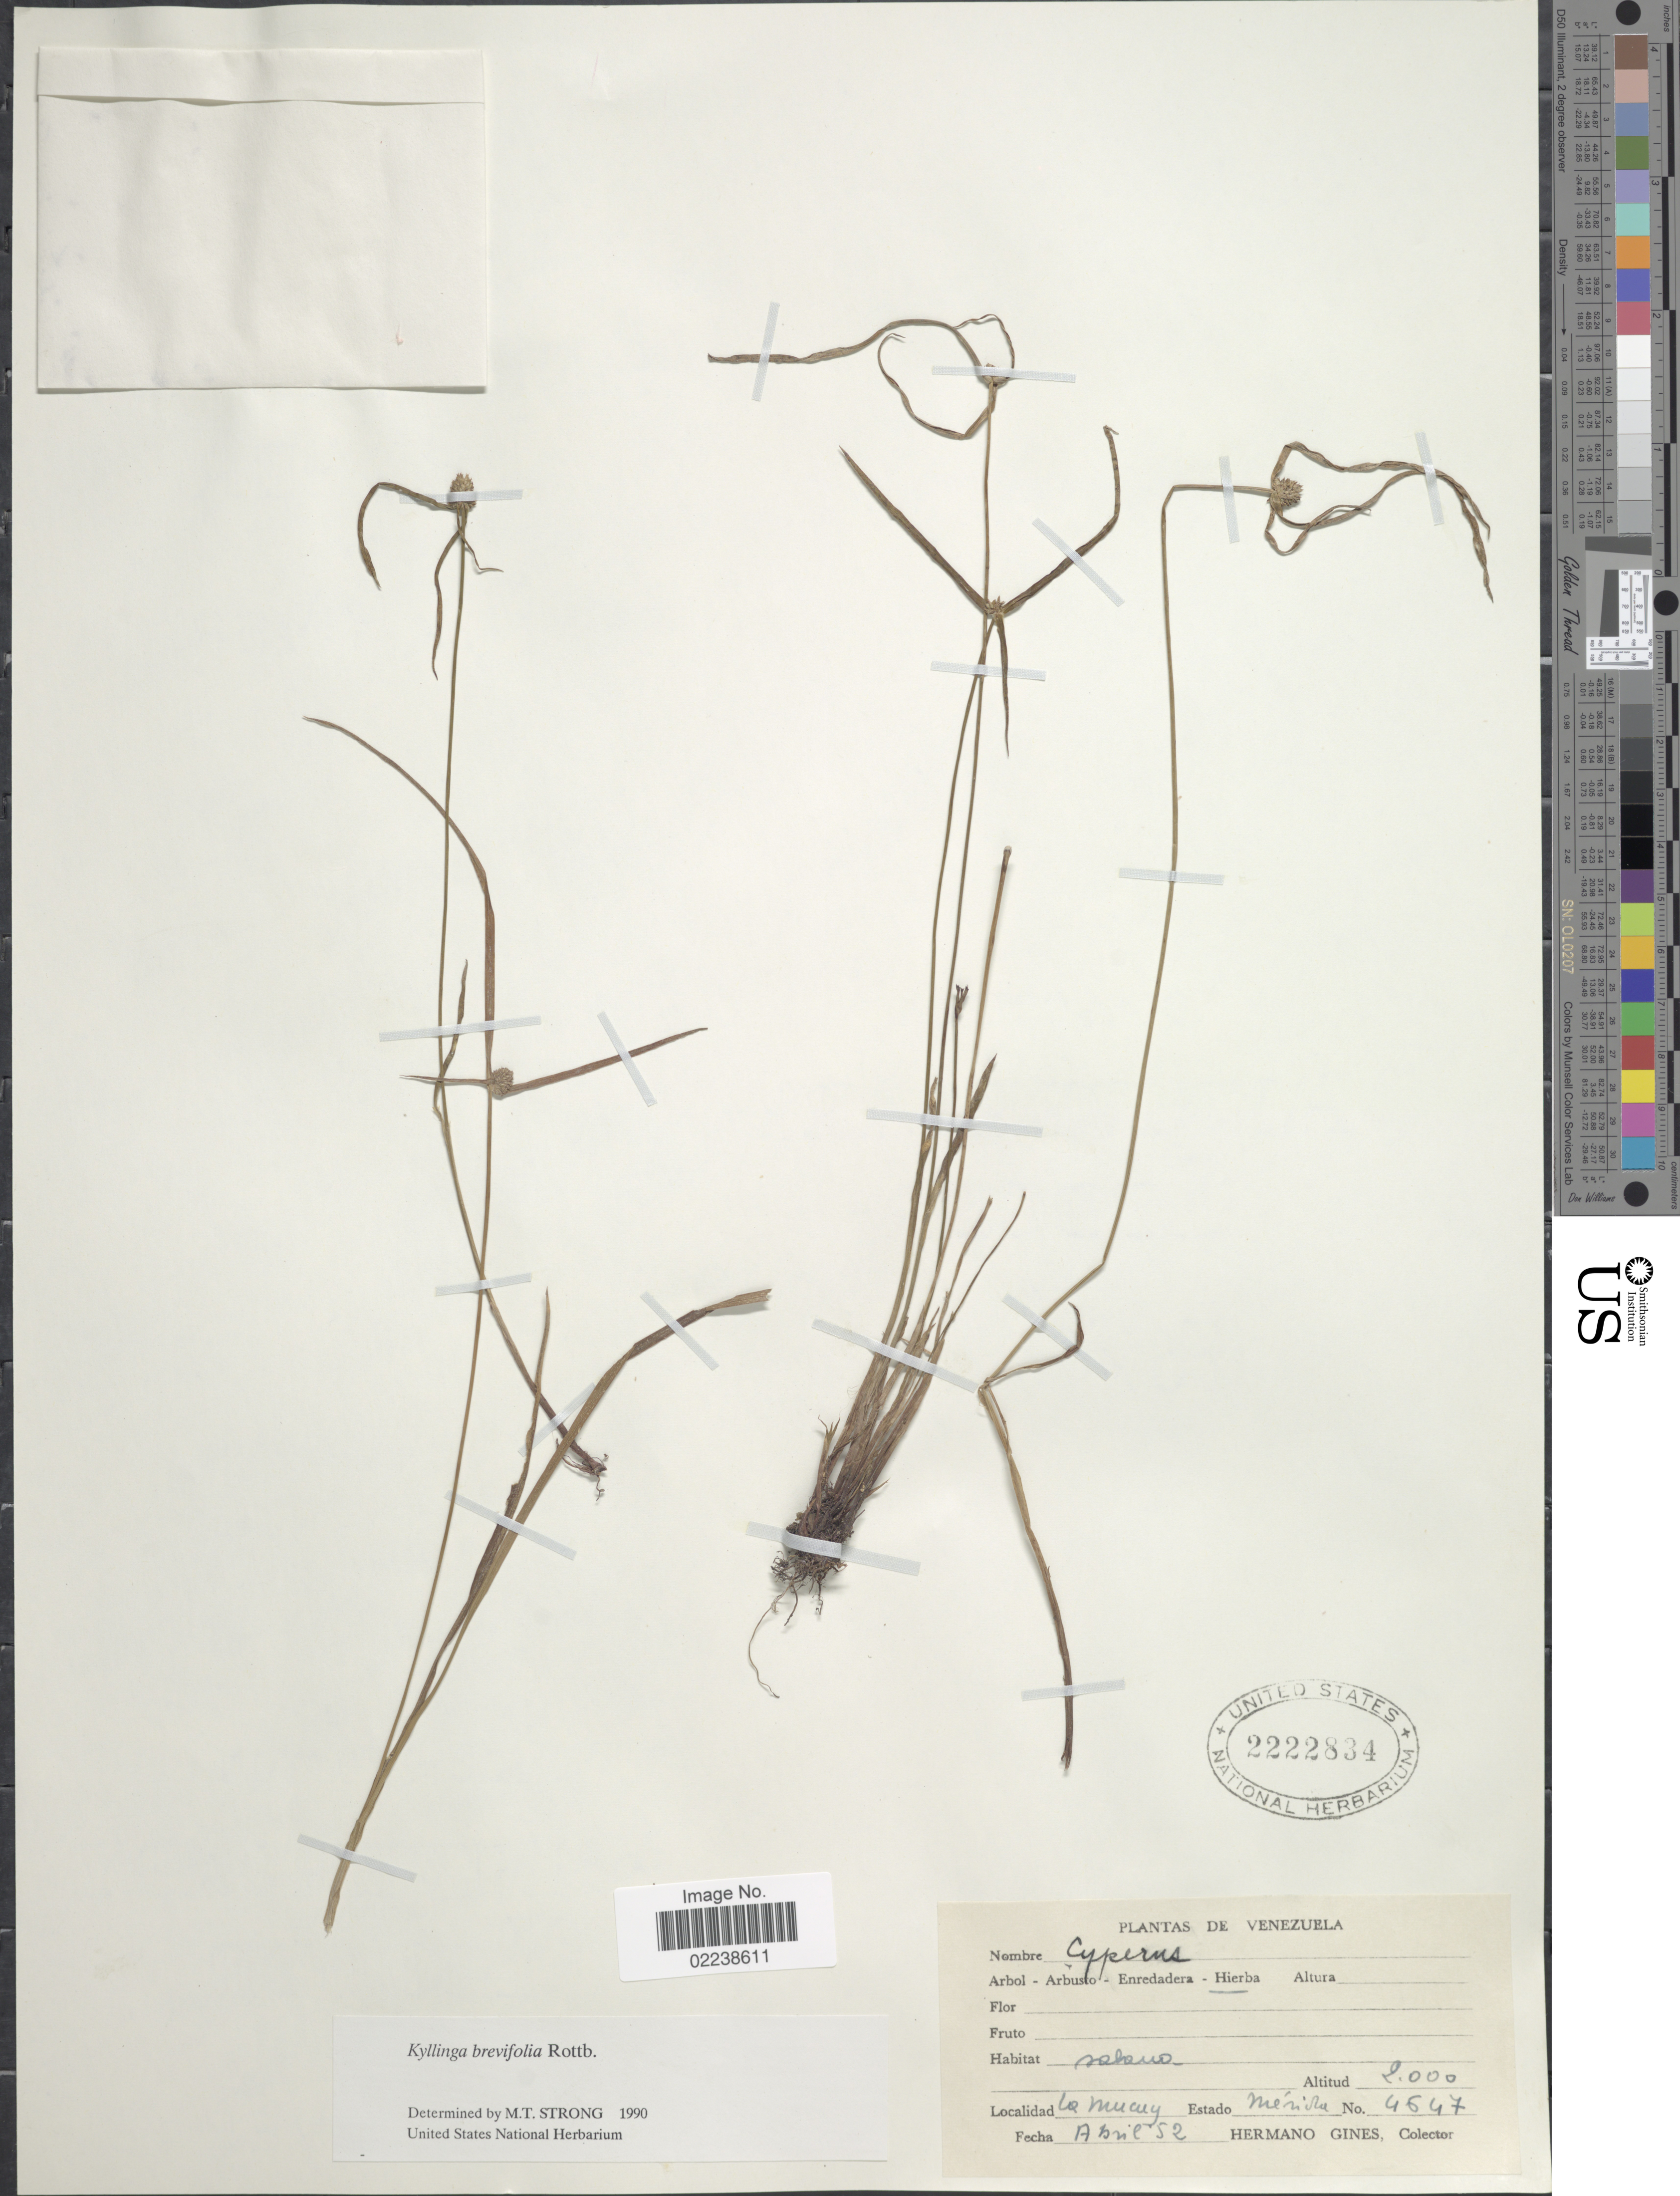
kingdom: Plantae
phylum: Tracheophyta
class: Liliopsida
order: Poales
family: Cyperaceae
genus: Cyperus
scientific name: Cyperus brevifolius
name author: (Rottb.) Hassk.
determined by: Strong, M. T., (US), Smithsonian Institution - National Museum of Natural History (UNITED STATES)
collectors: Bro. Gines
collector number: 4547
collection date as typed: Transcribed d/m/y: /4/52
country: Venezuela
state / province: Mérida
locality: La Mucuy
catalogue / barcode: US 2222834